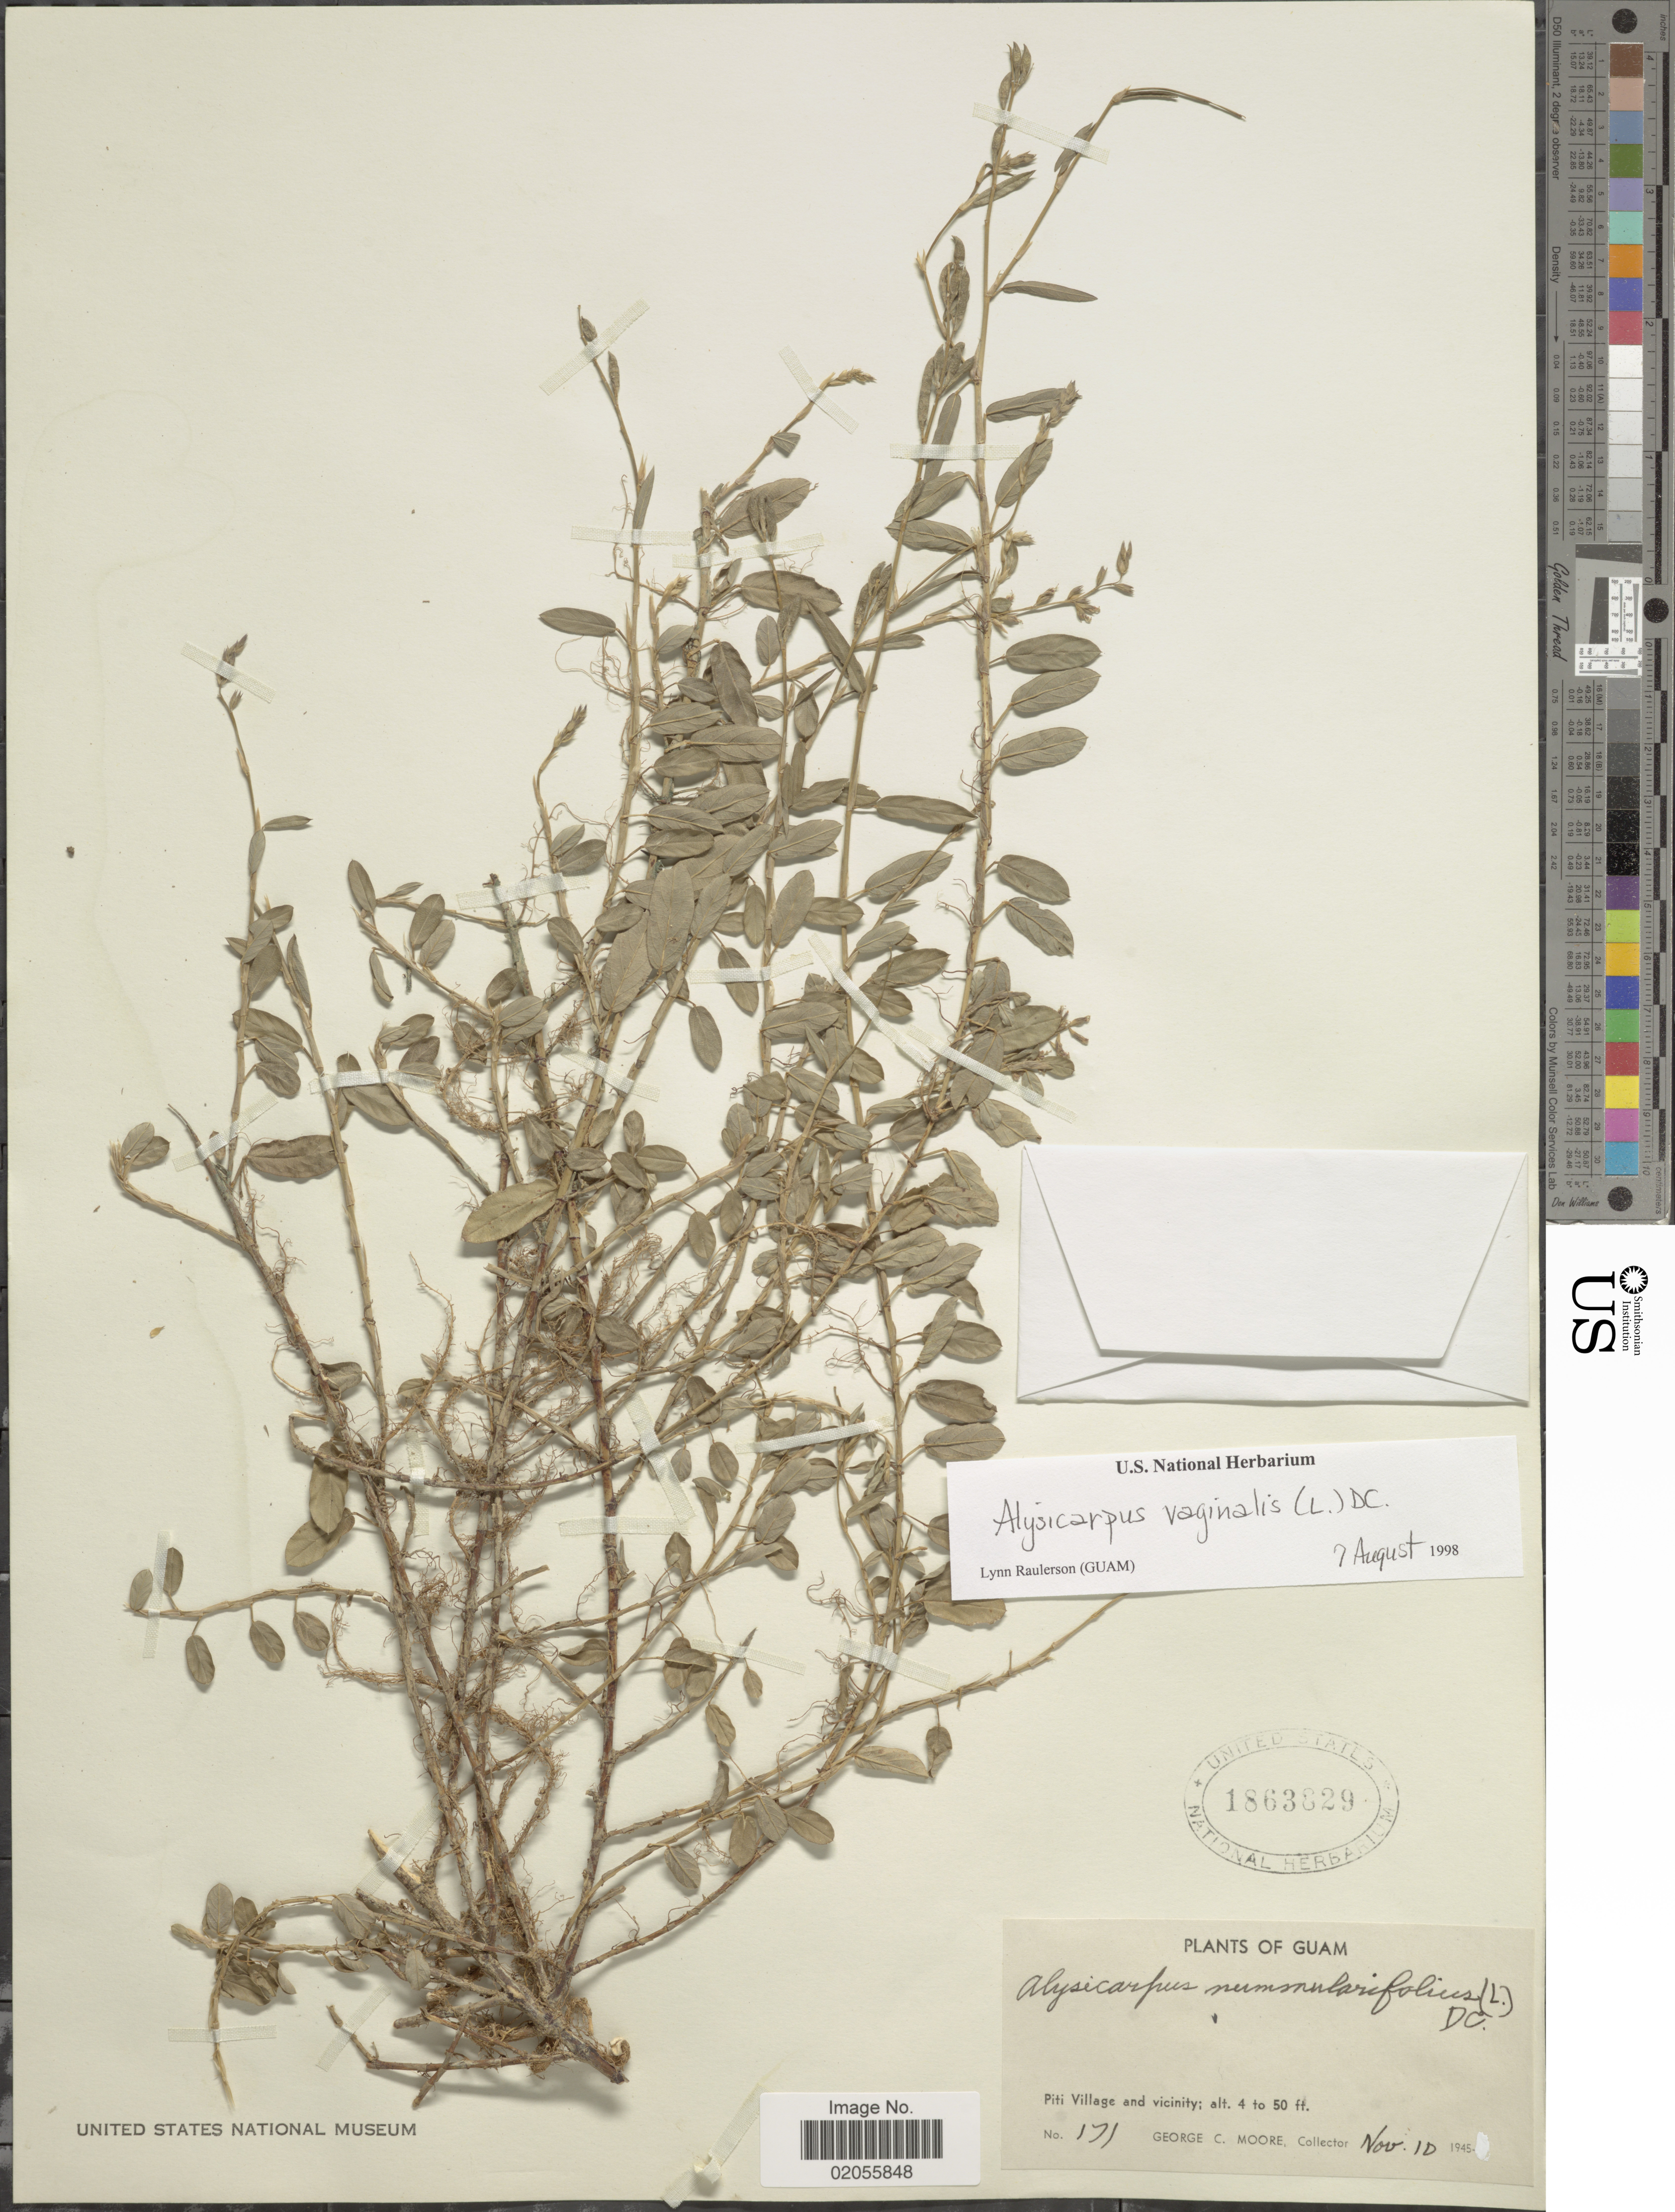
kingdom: Plantae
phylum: Tracheophyta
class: Magnoliopsida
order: Fabales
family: Fabaceae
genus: Alysicarpus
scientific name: Alysicarpus vaginalis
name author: (L.) DC.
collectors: G. C. Moore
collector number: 171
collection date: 1945-11-10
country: Guam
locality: Piti Village and vicinity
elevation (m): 1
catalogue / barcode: US 1863829